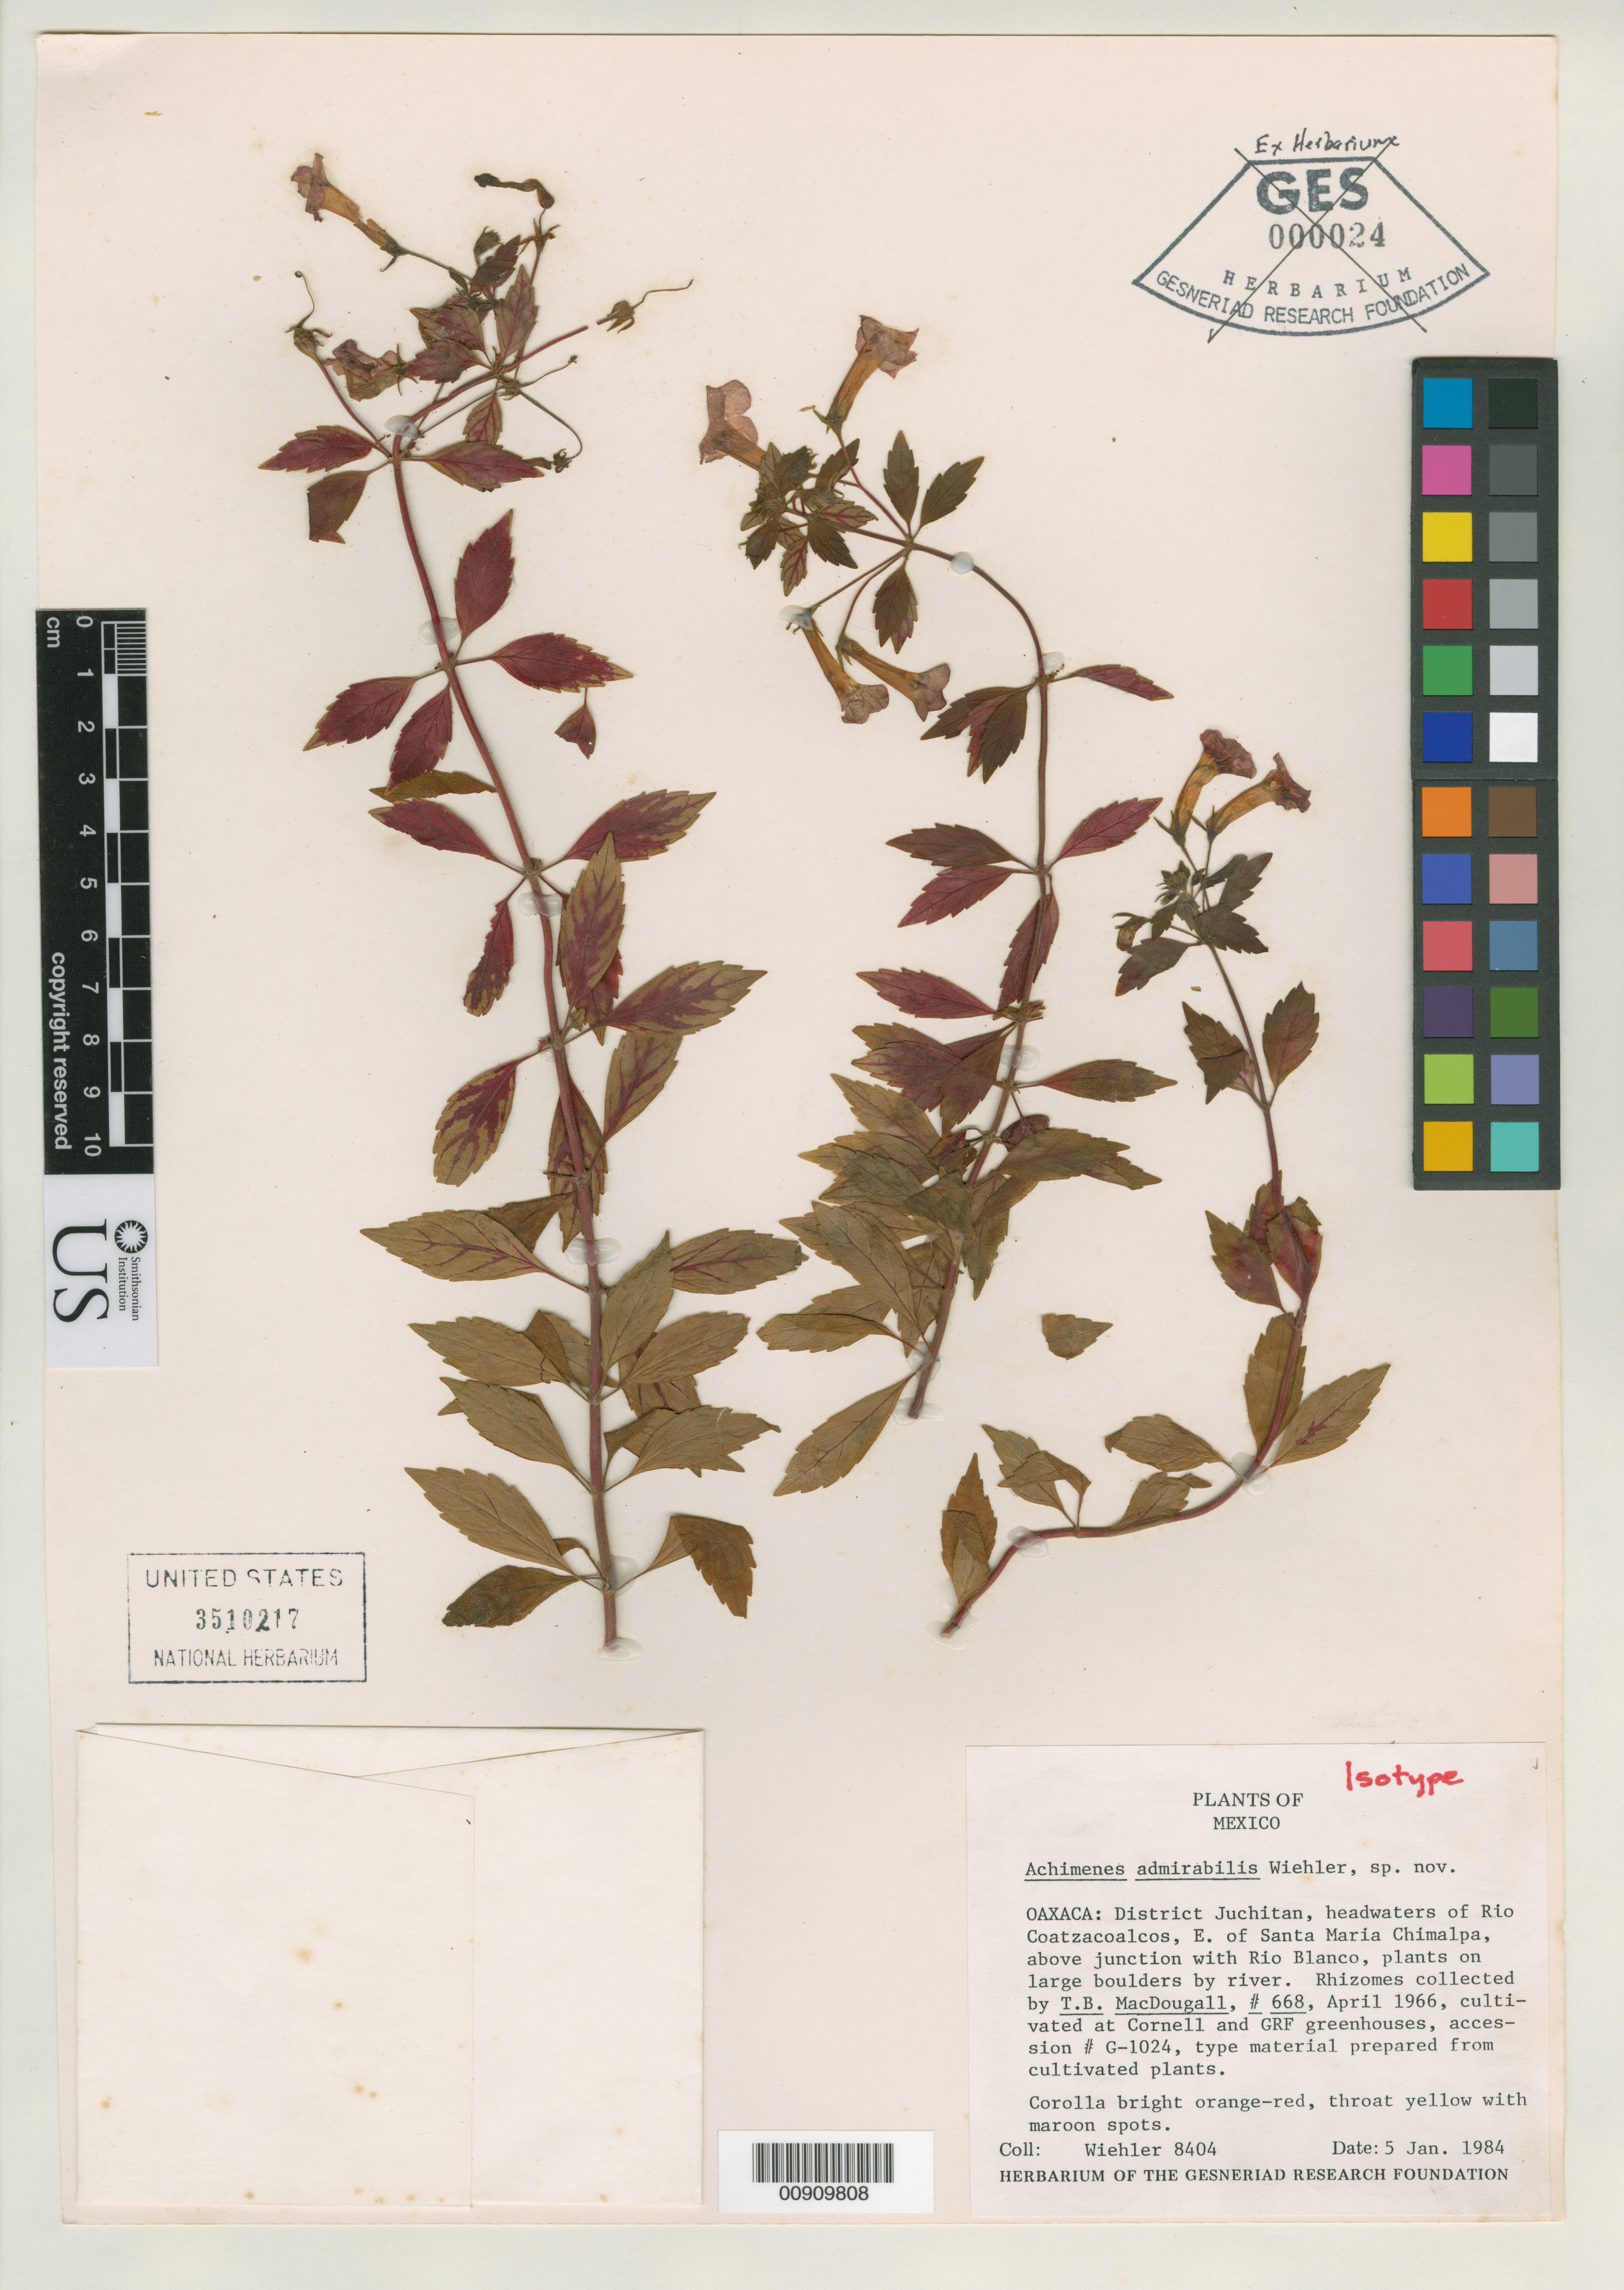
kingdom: Plantae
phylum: Tracheophyta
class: Magnoliopsida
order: Lamiales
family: Gesneriaceae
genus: Achimenes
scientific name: Achimenes admirabilis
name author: Wiehler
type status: Isotype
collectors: H. J. Wiehler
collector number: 8404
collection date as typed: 05 Jan 1984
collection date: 1984-01-05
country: Mexico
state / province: Oaxaca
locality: Oaxaca: District Juchitan, headwaters of Rio Coatzacoalcos, E. of Santa Maria Chimalpa, above junction with Rio Blanco.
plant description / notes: Cited by J.R. Clark et al., Selbyana 24: 119-140 (2003).; Rhizomes collected by T.B. MacDougall, #668, April 1966, cultivated at Cornell and GRF greenhouses, accession # G-1024, type material prepared from cultivated plants.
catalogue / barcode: US 3510217